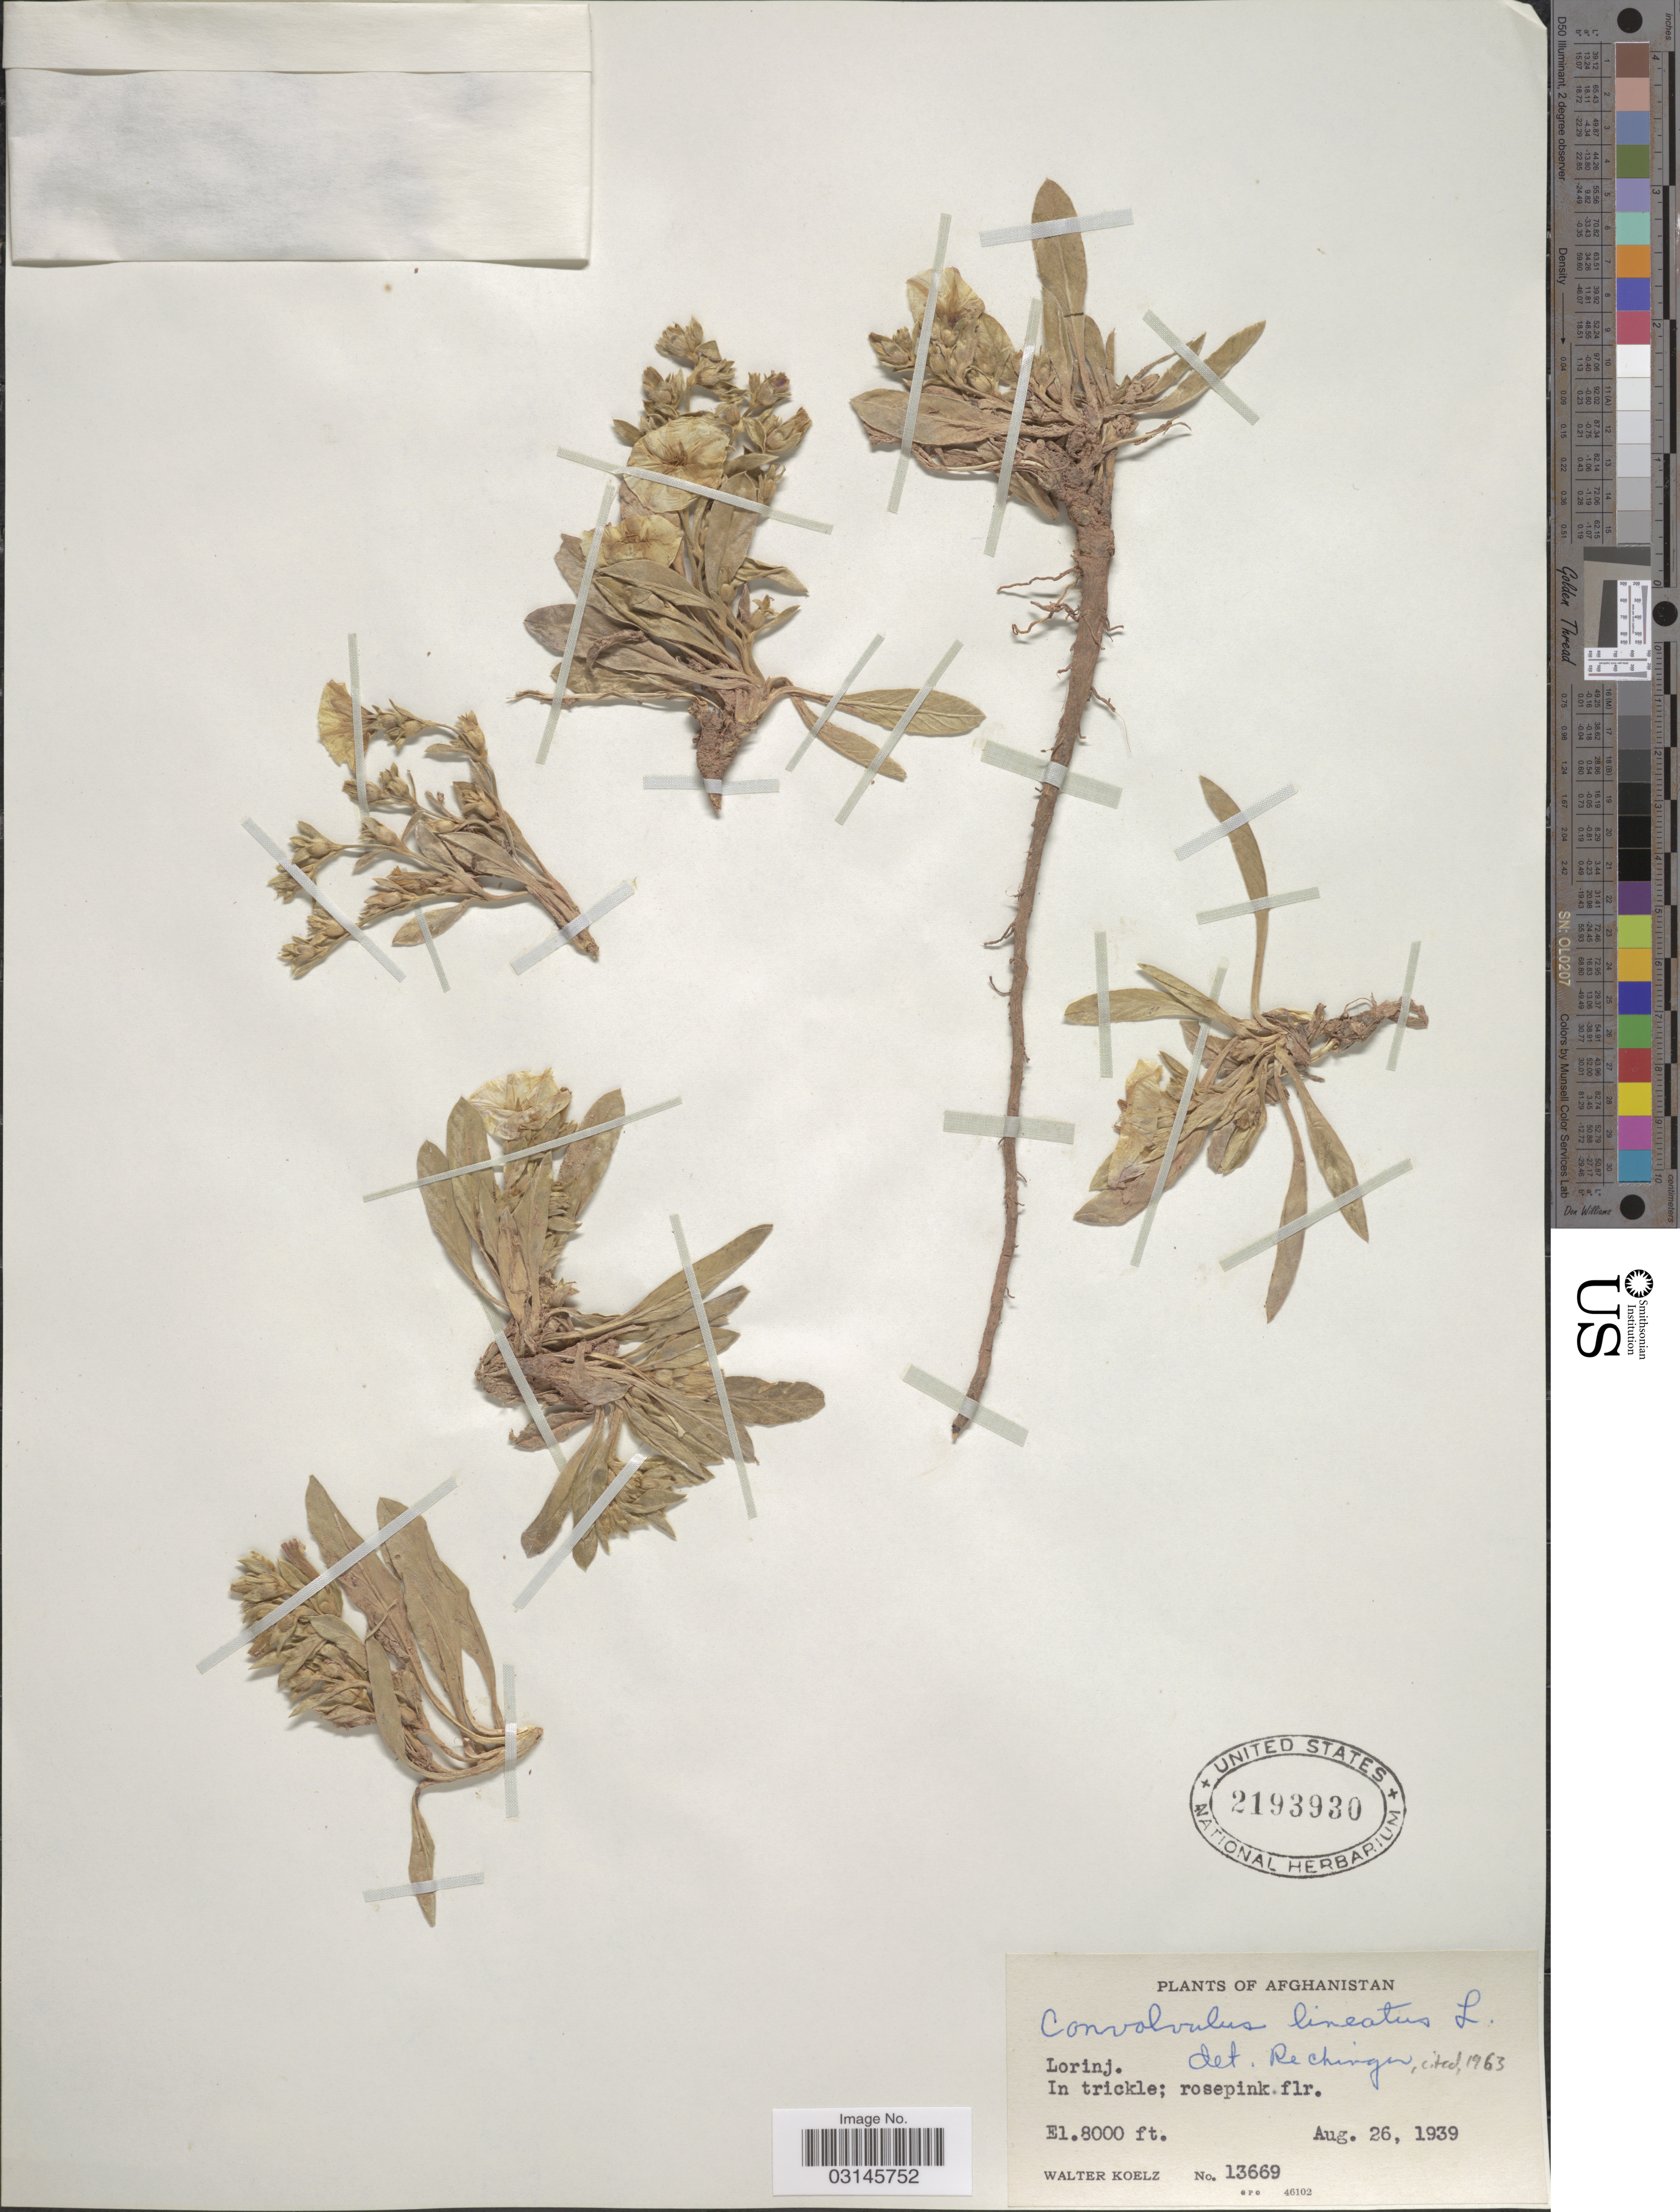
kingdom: Plantae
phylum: Tracheophyta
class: Magnoliopsida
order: Solanales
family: Convolvulaceae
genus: Convolvulus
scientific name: Convolvulus lineatus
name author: L.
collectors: W. N. Koelz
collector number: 13669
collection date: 1939-08-26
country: Afghanistan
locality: Lorinj.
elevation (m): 2438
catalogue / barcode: US 2193930